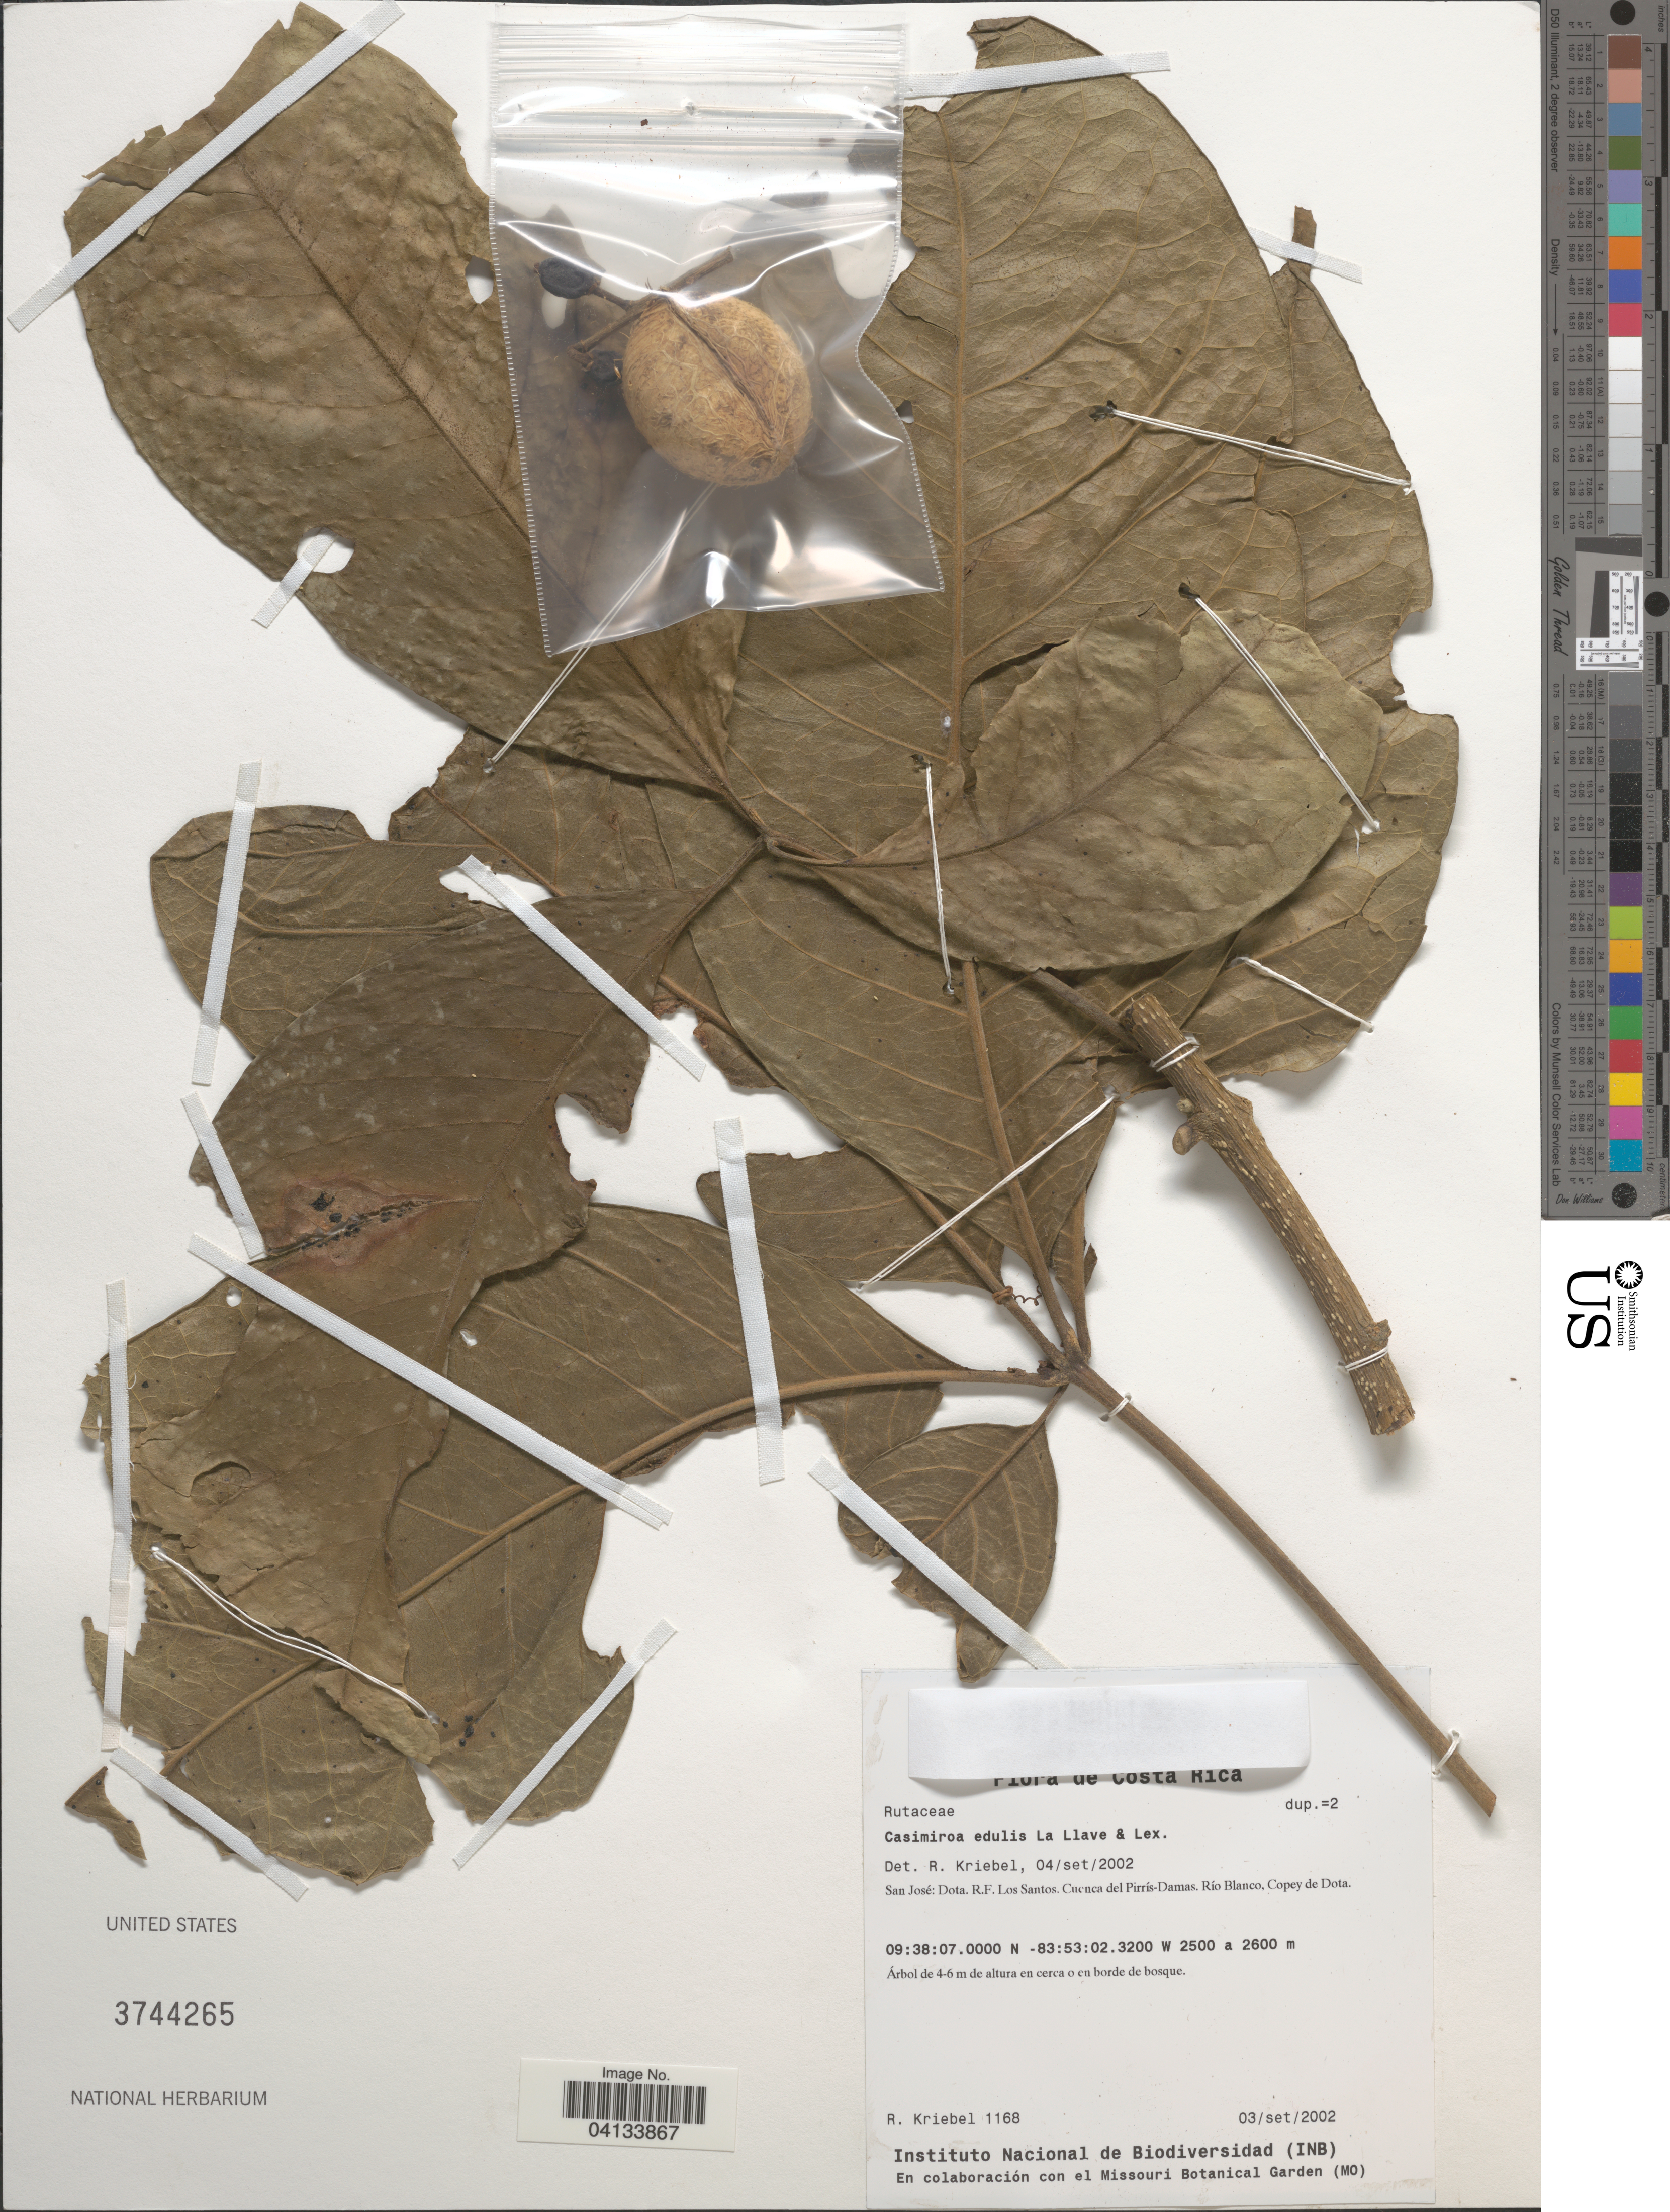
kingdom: Plantae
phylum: Tracheophyta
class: Magnoliopsida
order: Sapindales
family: Rutaceae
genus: Casimiroa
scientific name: Casimiroa edulis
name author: La Llave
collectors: R. Kriebel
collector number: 1168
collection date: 2002-09-03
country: Costa Rica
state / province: San José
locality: Dota. R.F. Los Santos. Cuenca del Pirrís-Damas. Río Blanco, Copey de Dota.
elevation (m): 2500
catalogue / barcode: US 3744265